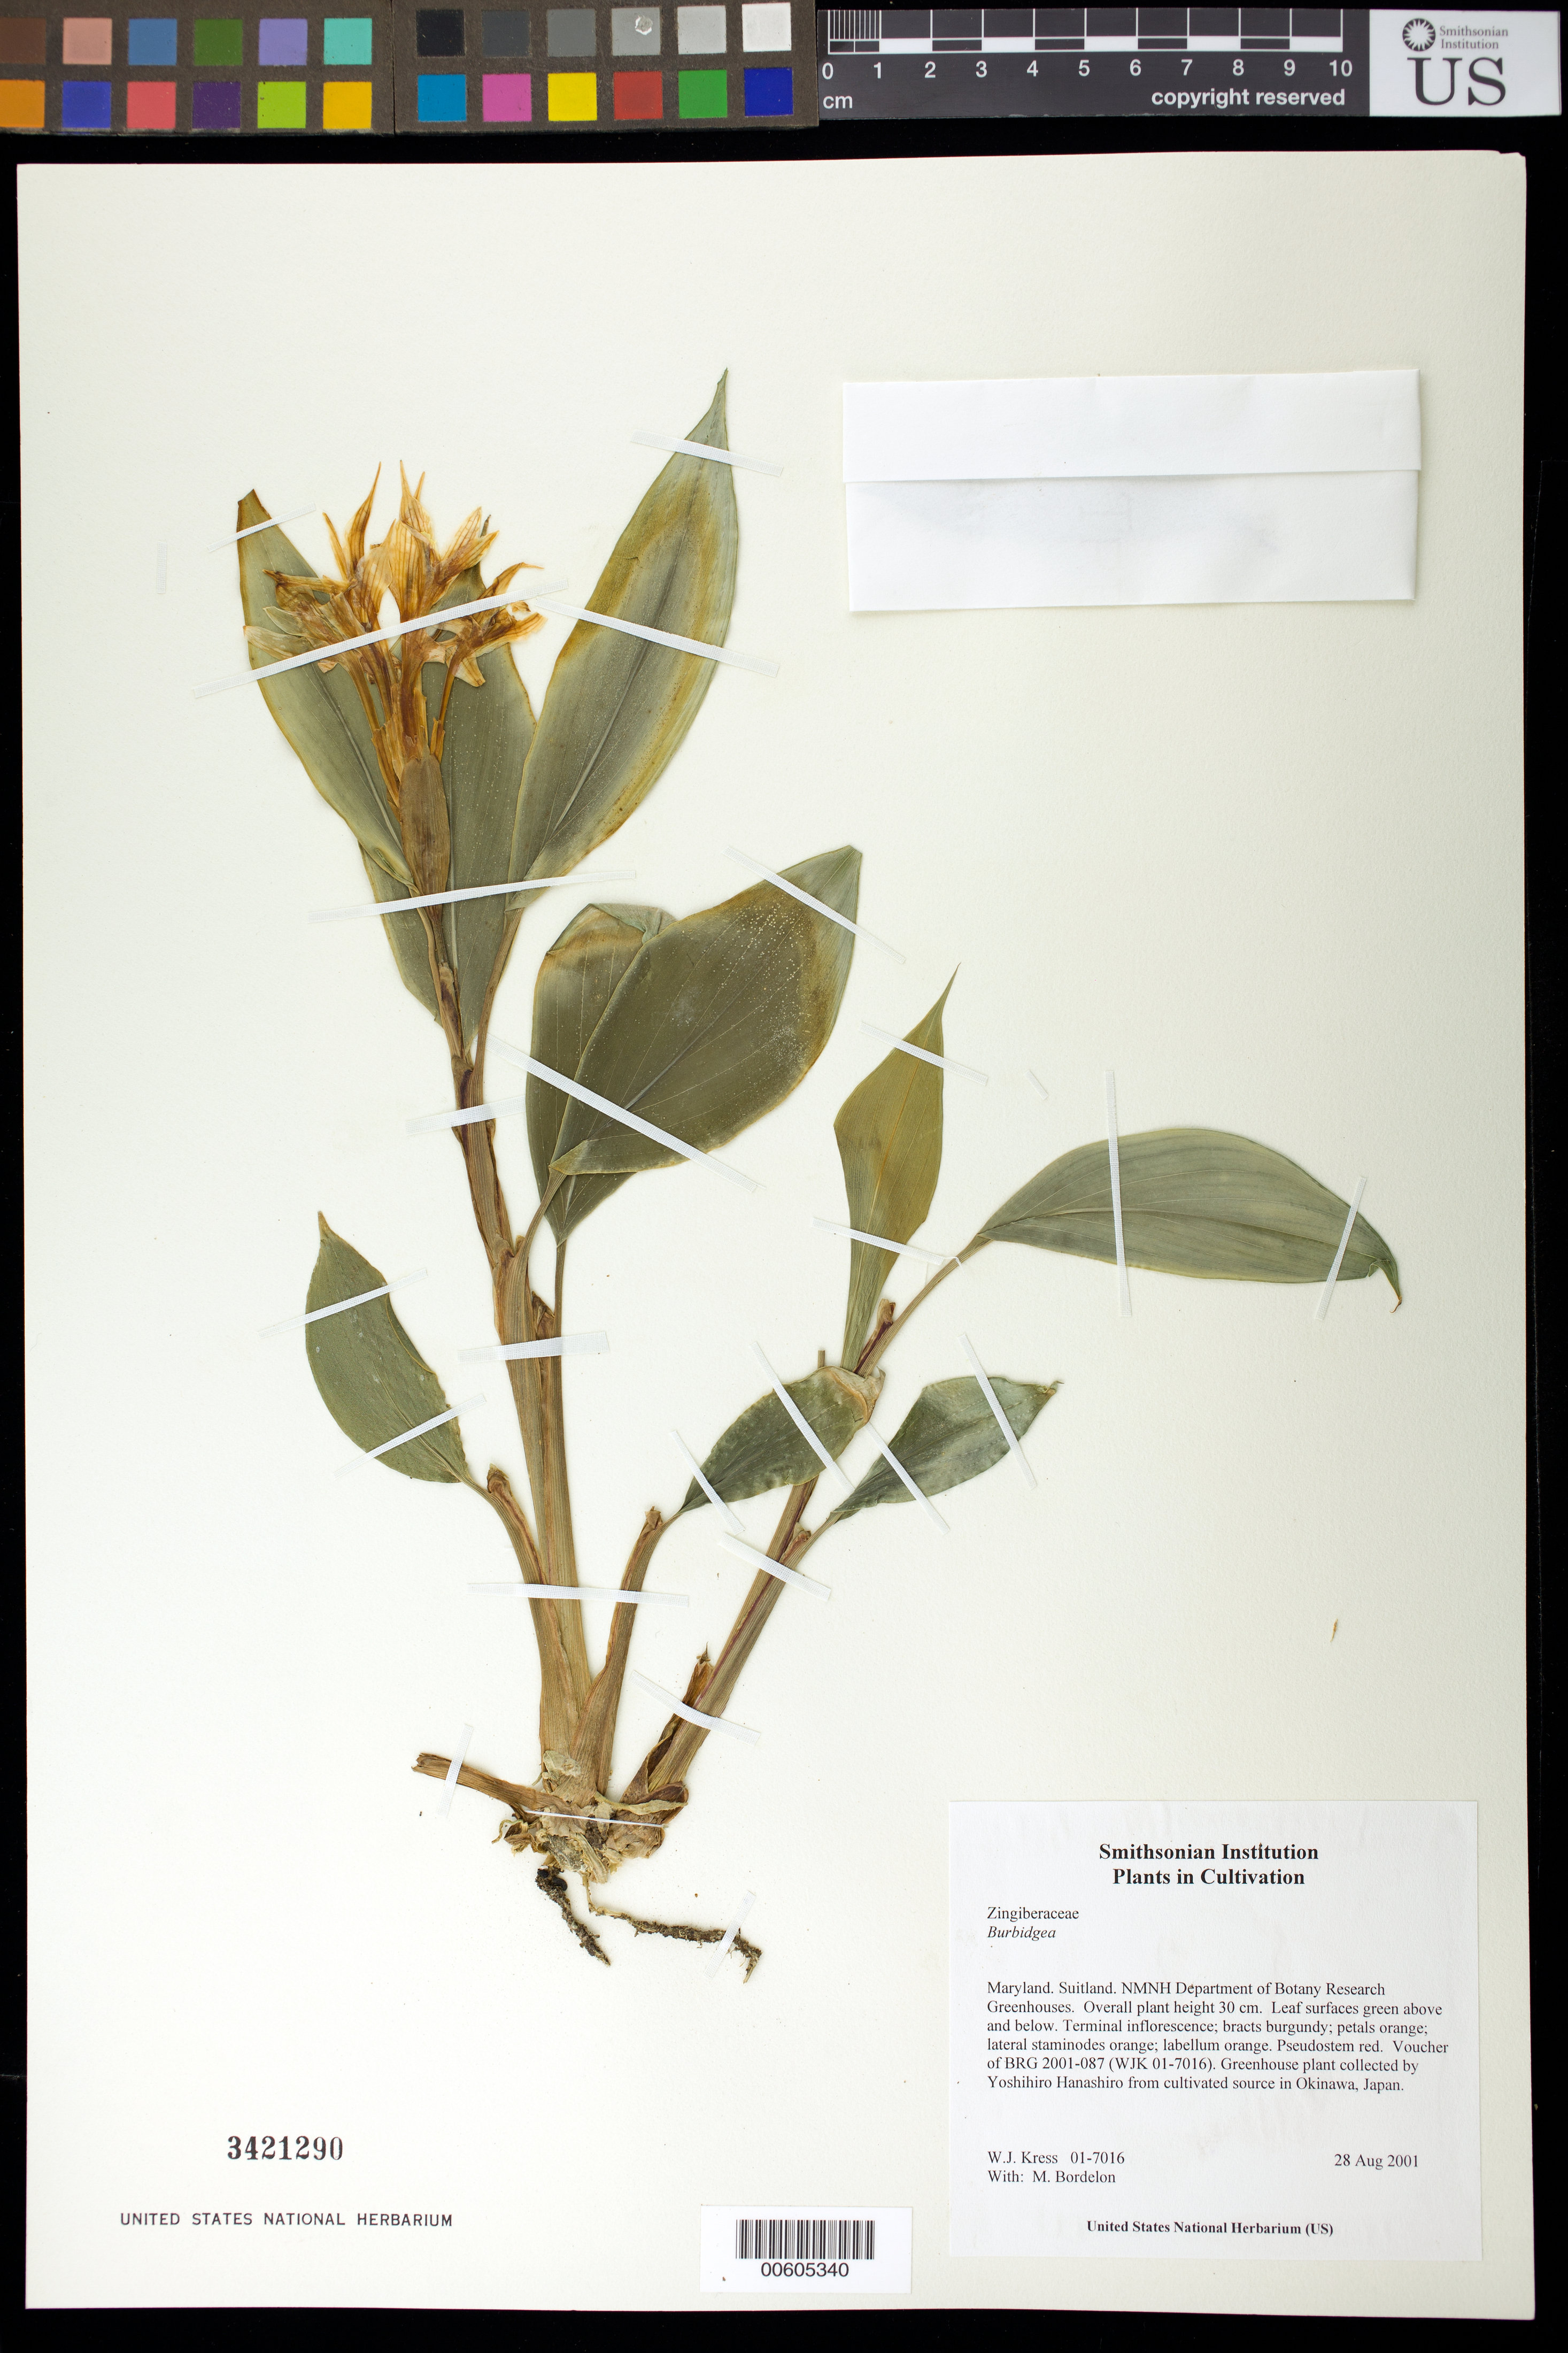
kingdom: Plantae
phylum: Tracheophyta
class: Liliopsida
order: Zingiberales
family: Zingiberaceae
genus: Burbidgea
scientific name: Burbidgea sp.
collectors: W. J. Kress & M. Bordelon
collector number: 01-7016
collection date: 2001-08-28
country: United States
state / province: Maryland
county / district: Prince George's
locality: NMNH Botany Research Greenhouses. Suitland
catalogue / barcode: US 3421290